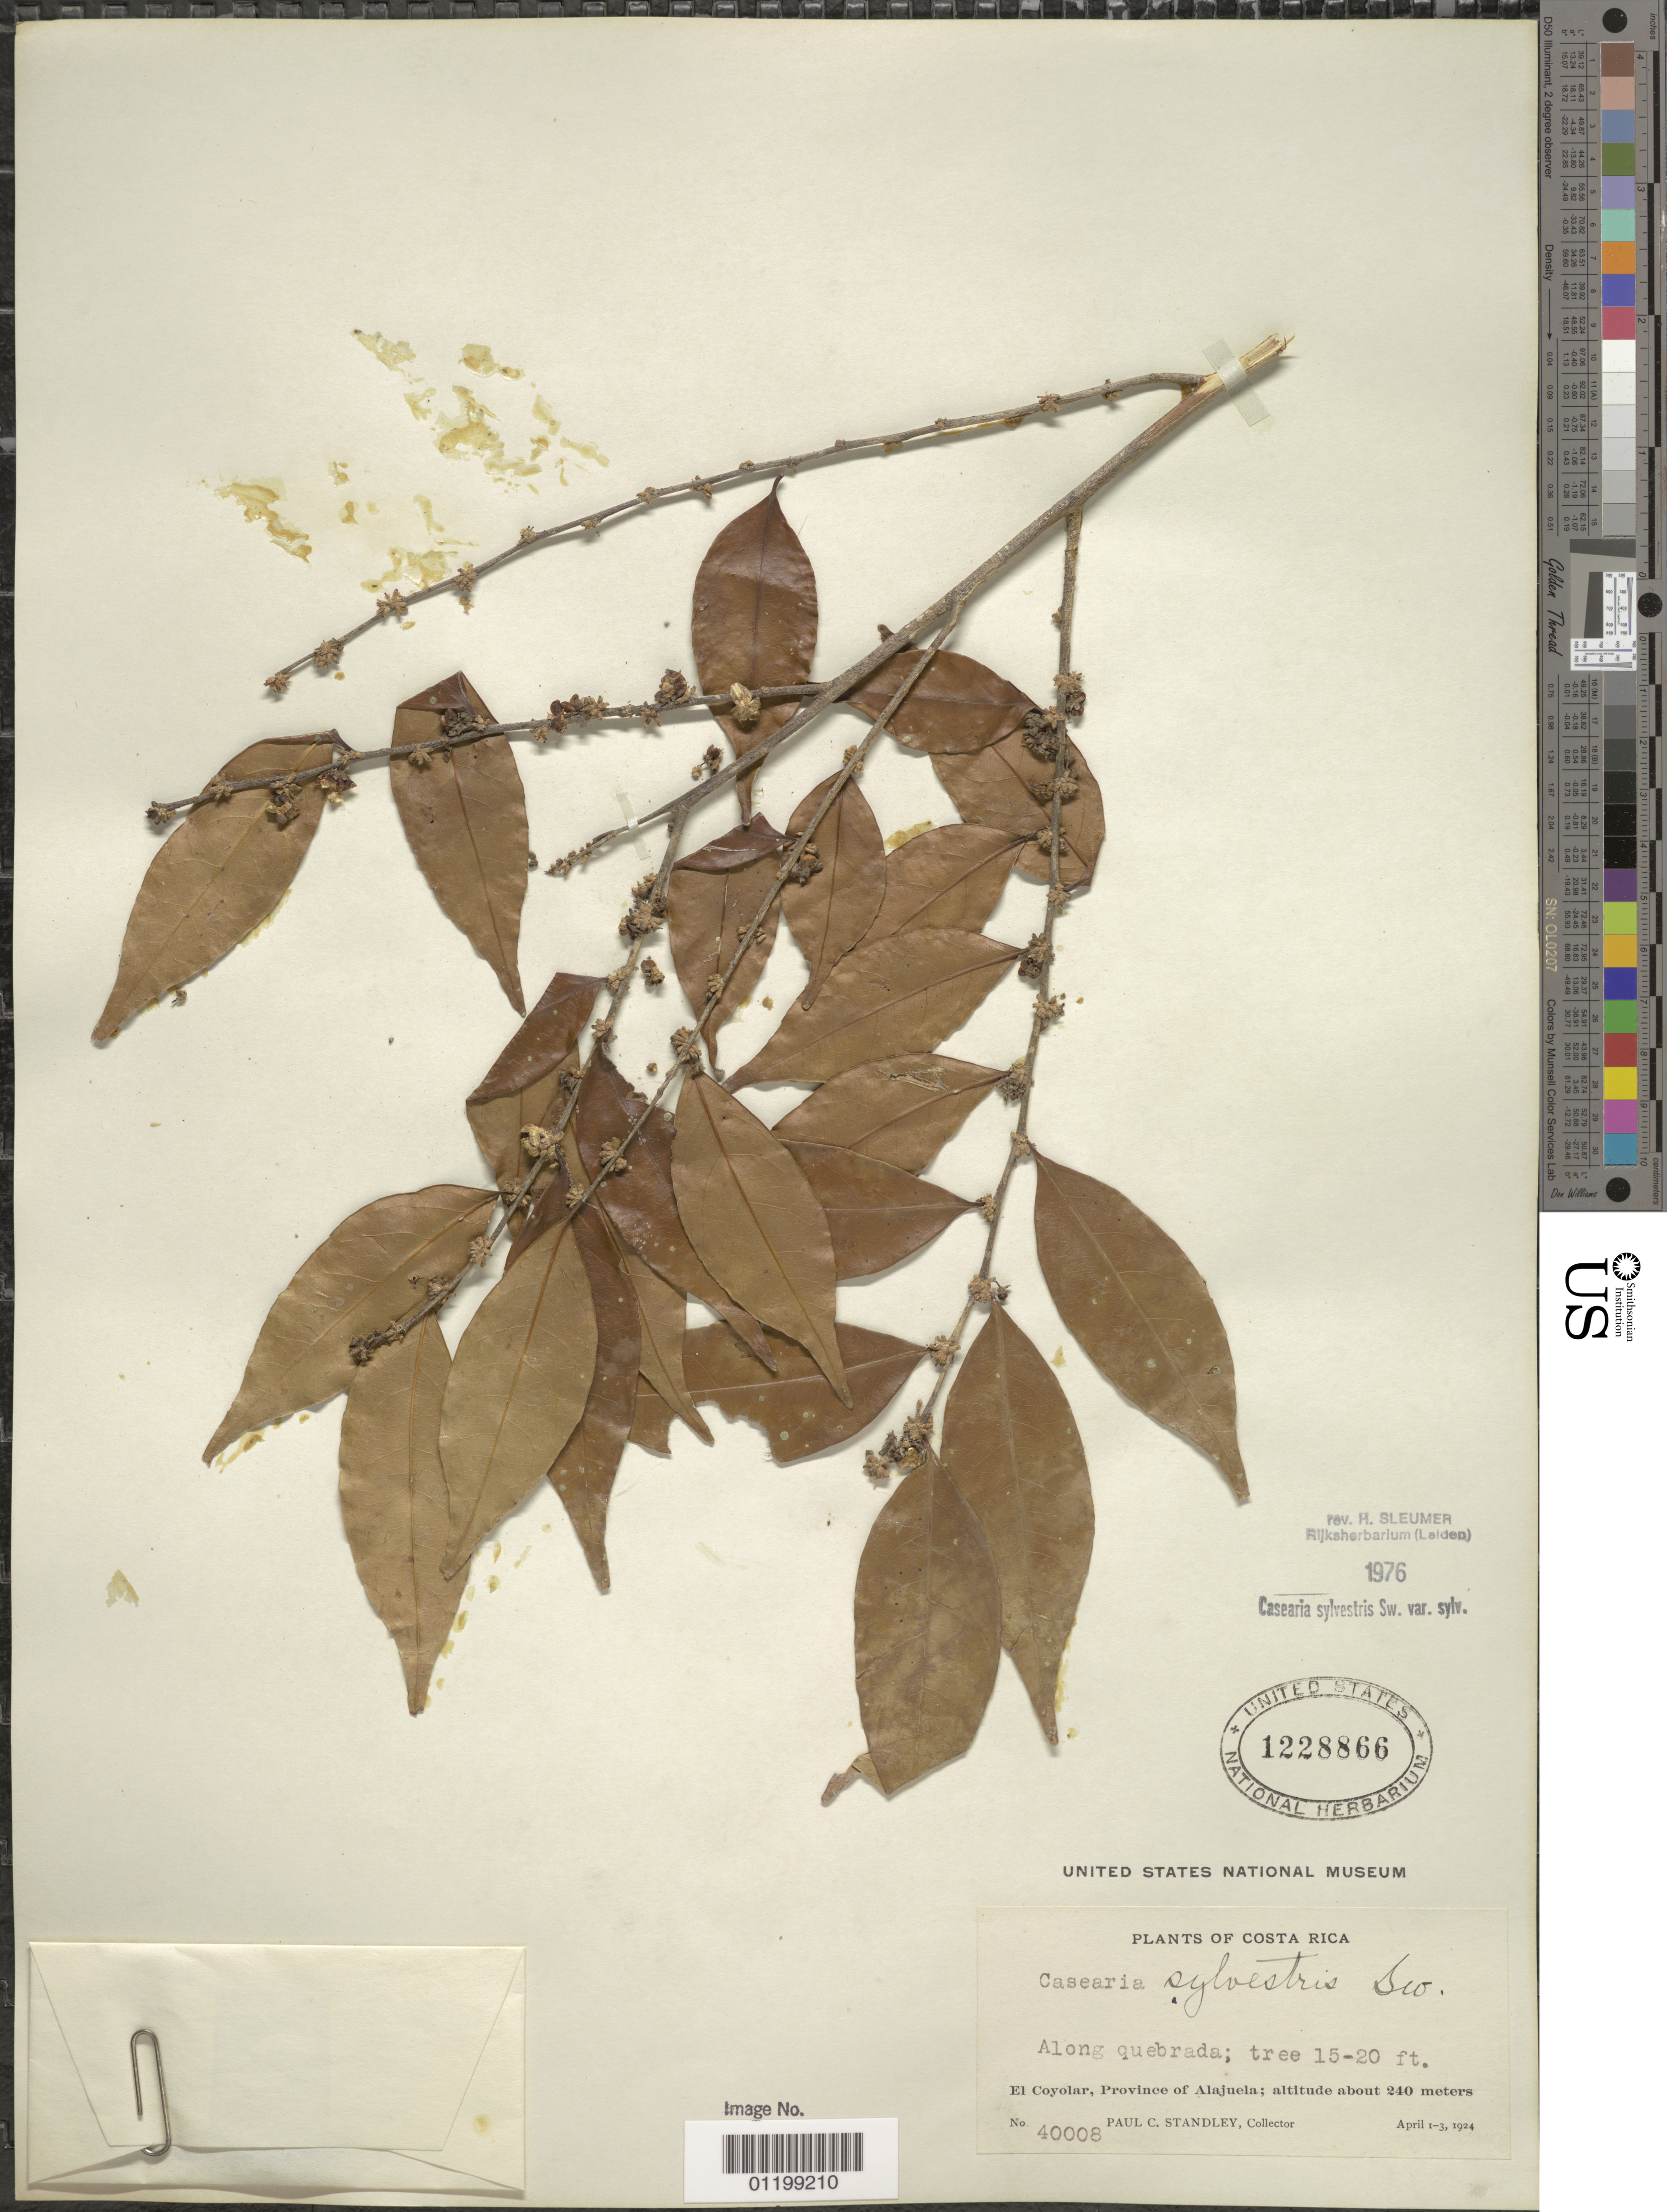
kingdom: Plantae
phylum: Tracheophyta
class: Magnoliopsida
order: Malpighiales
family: Salicaceae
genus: Casearia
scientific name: Casearia sylvestris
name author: Sw.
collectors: P. C. Standley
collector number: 40008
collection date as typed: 01 Apr 1924 to 03 Apr 1924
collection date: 1924-04-01/1924-04-03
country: Costa Rica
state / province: Alajuela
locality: El Coyolar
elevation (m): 240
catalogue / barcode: US 1228866